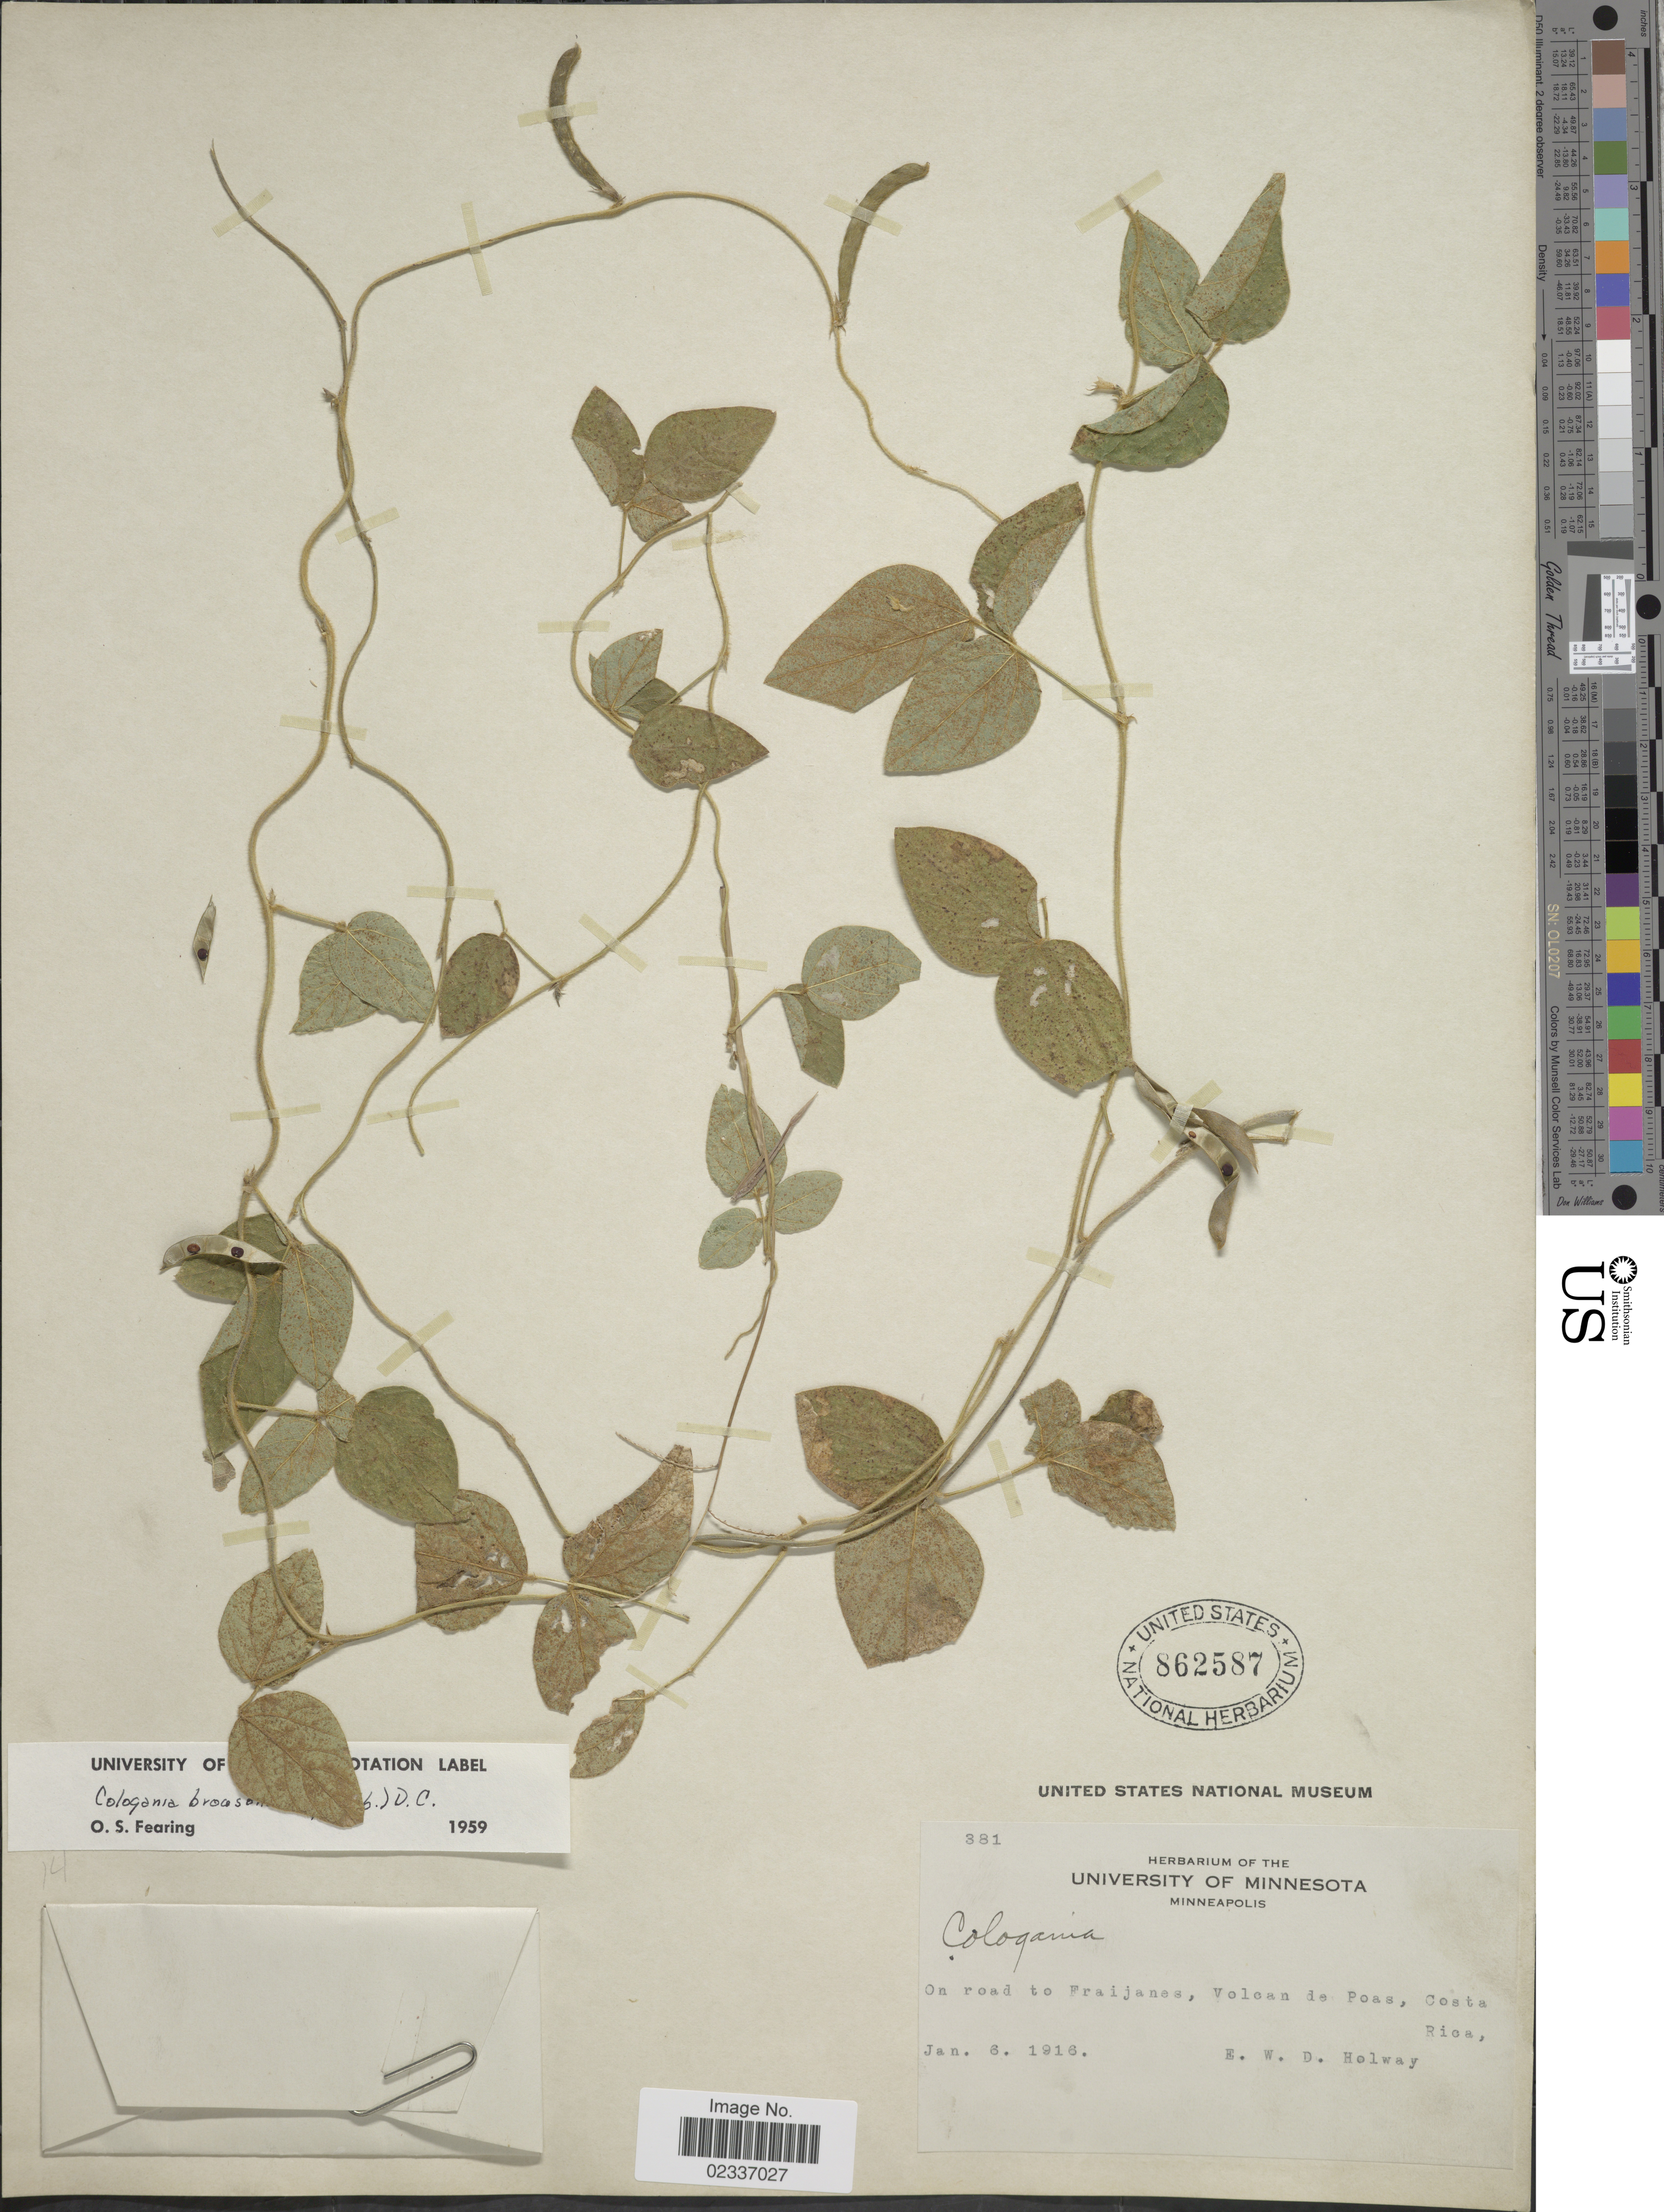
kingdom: Plantae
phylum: Tracheophyta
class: Magnoliopsida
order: Fabales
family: Fabaceae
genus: Cologania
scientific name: Cologania broussonetii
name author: (Balb.) DC.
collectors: E. W. D. Holway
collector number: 381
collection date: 1916-01-06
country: Costa Rica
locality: On road to Fraijanes, Volcan de Poas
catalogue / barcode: US 862587